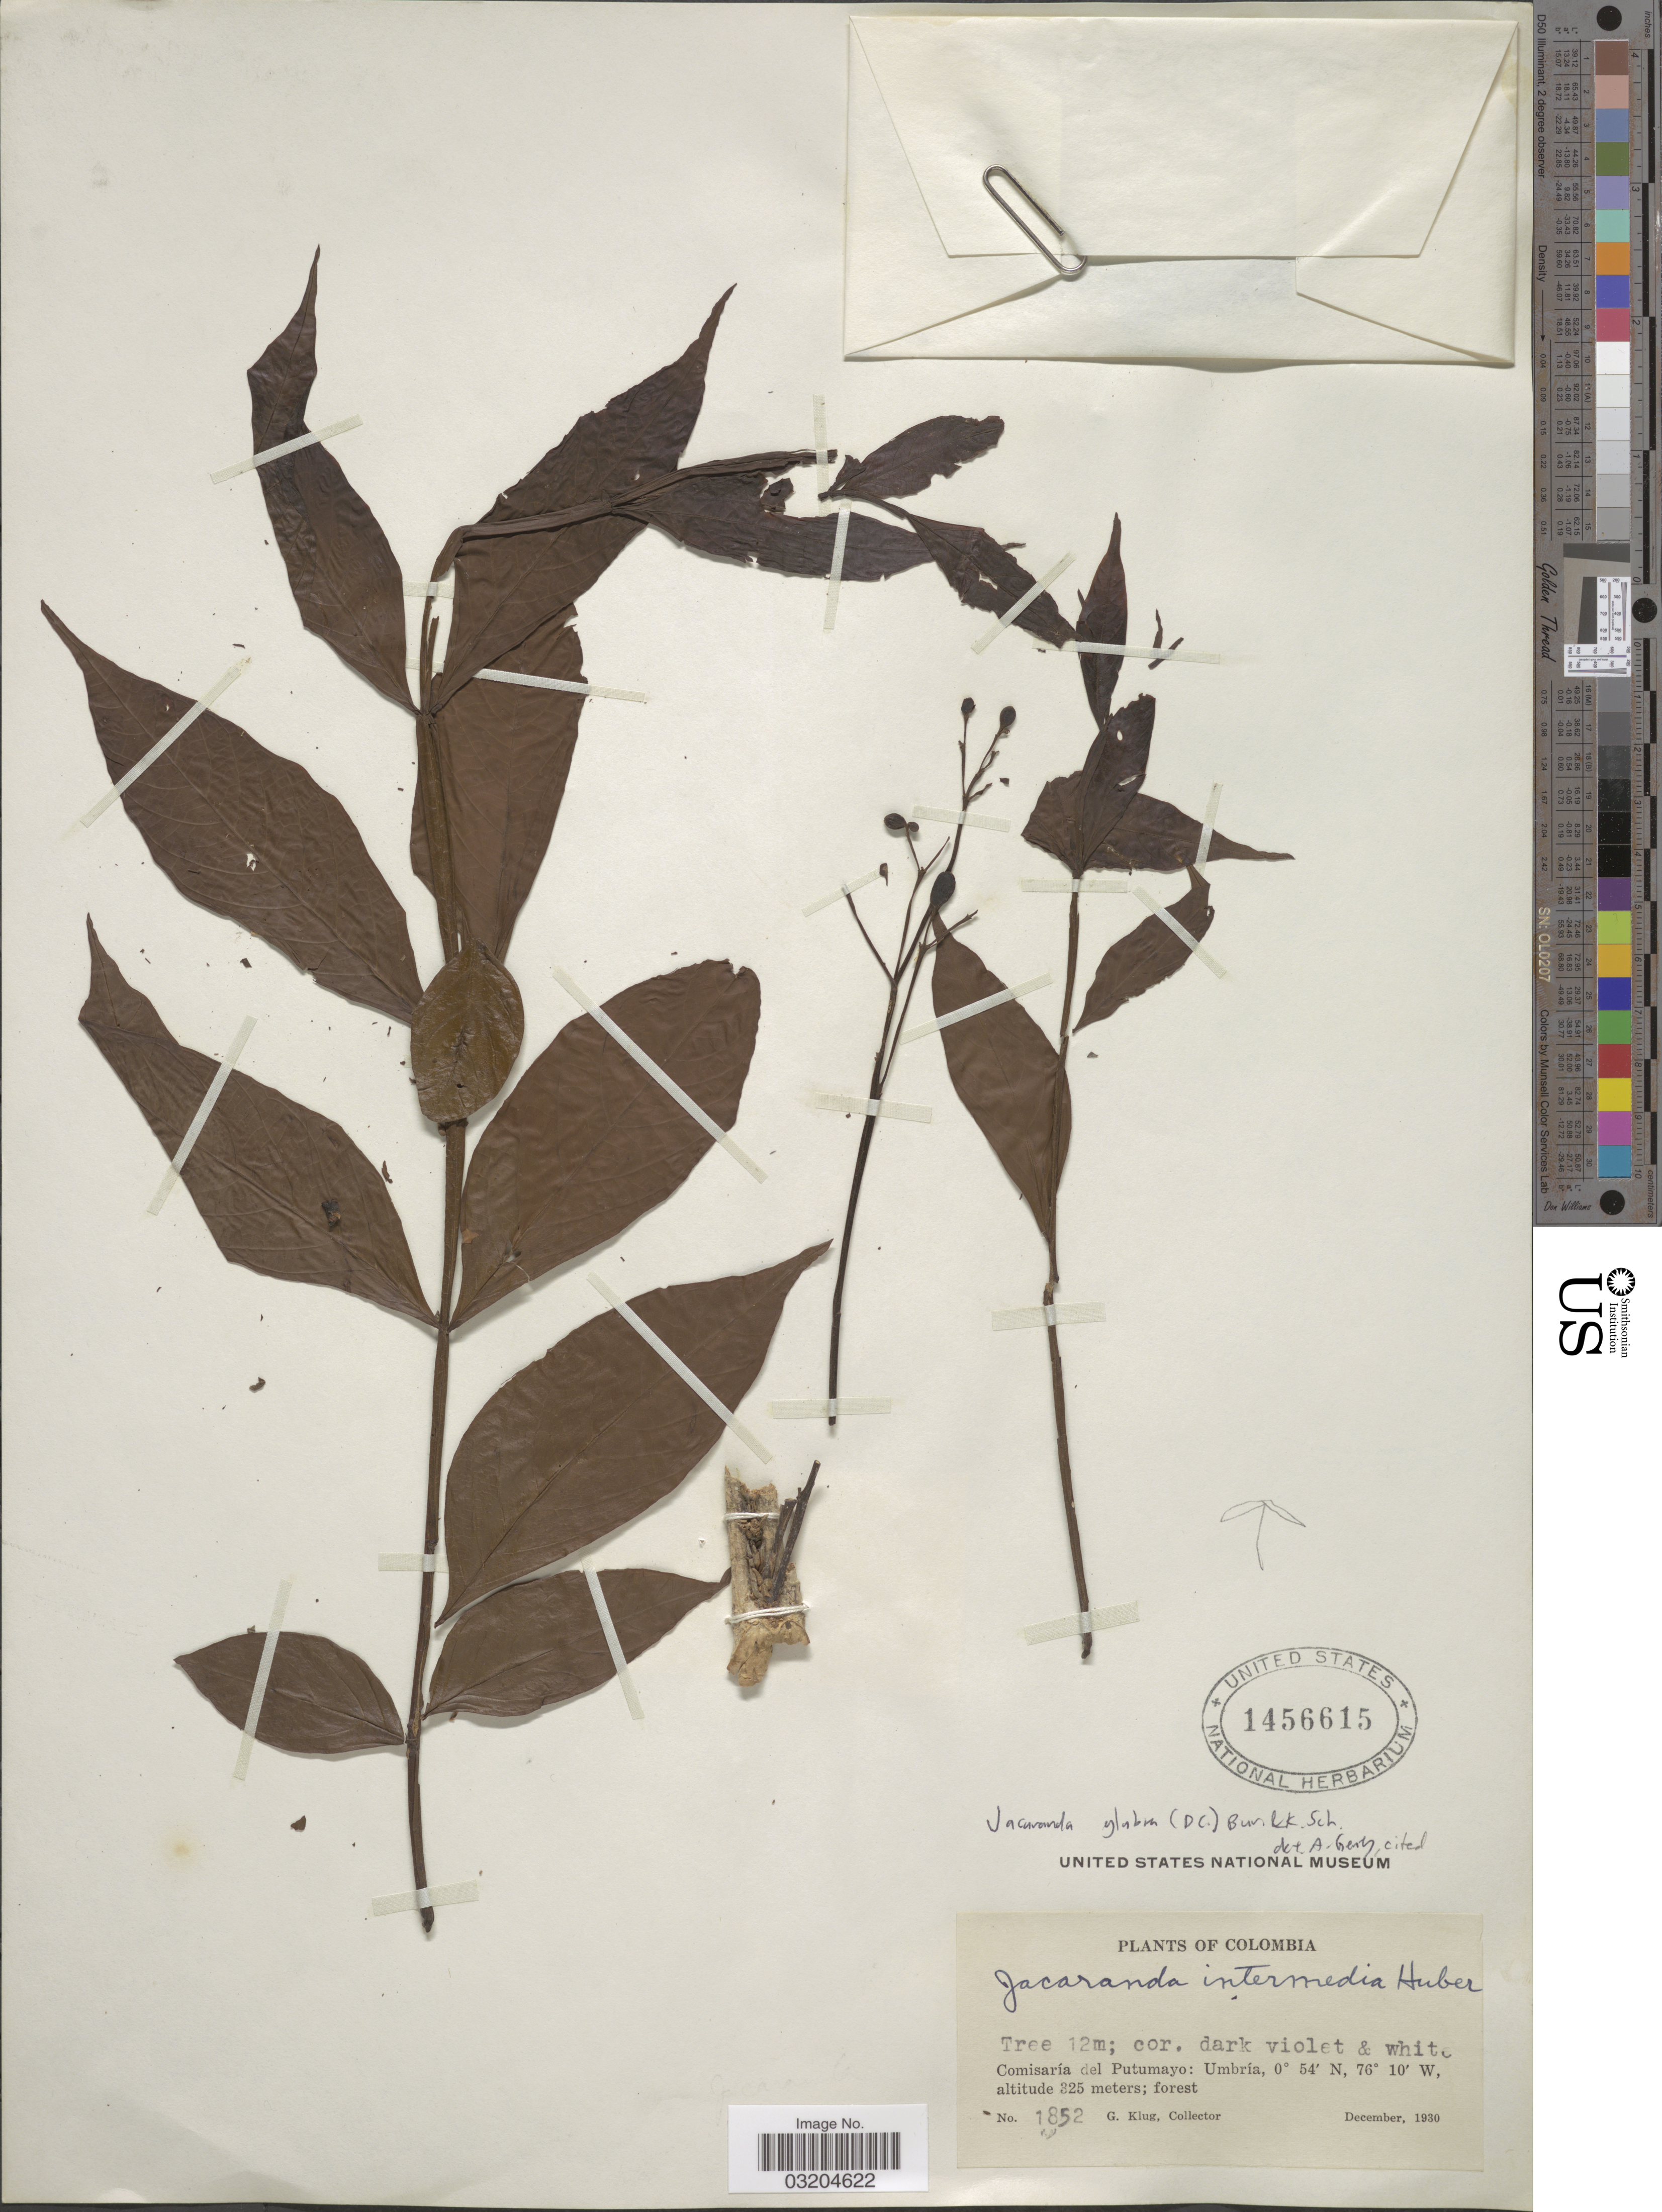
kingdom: Plantae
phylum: Tracheophyta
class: Magnoliopsida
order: Lamiales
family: Bignoniaceae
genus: Jacaranda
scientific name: Jacaranda glabra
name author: (DC.) Bureau & K. Schum.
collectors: G. Klug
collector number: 1852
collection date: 1930-12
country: Colombia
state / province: Putumayo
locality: Comisaría del Putumayo: Umbría.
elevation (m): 325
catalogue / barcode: US 1456615